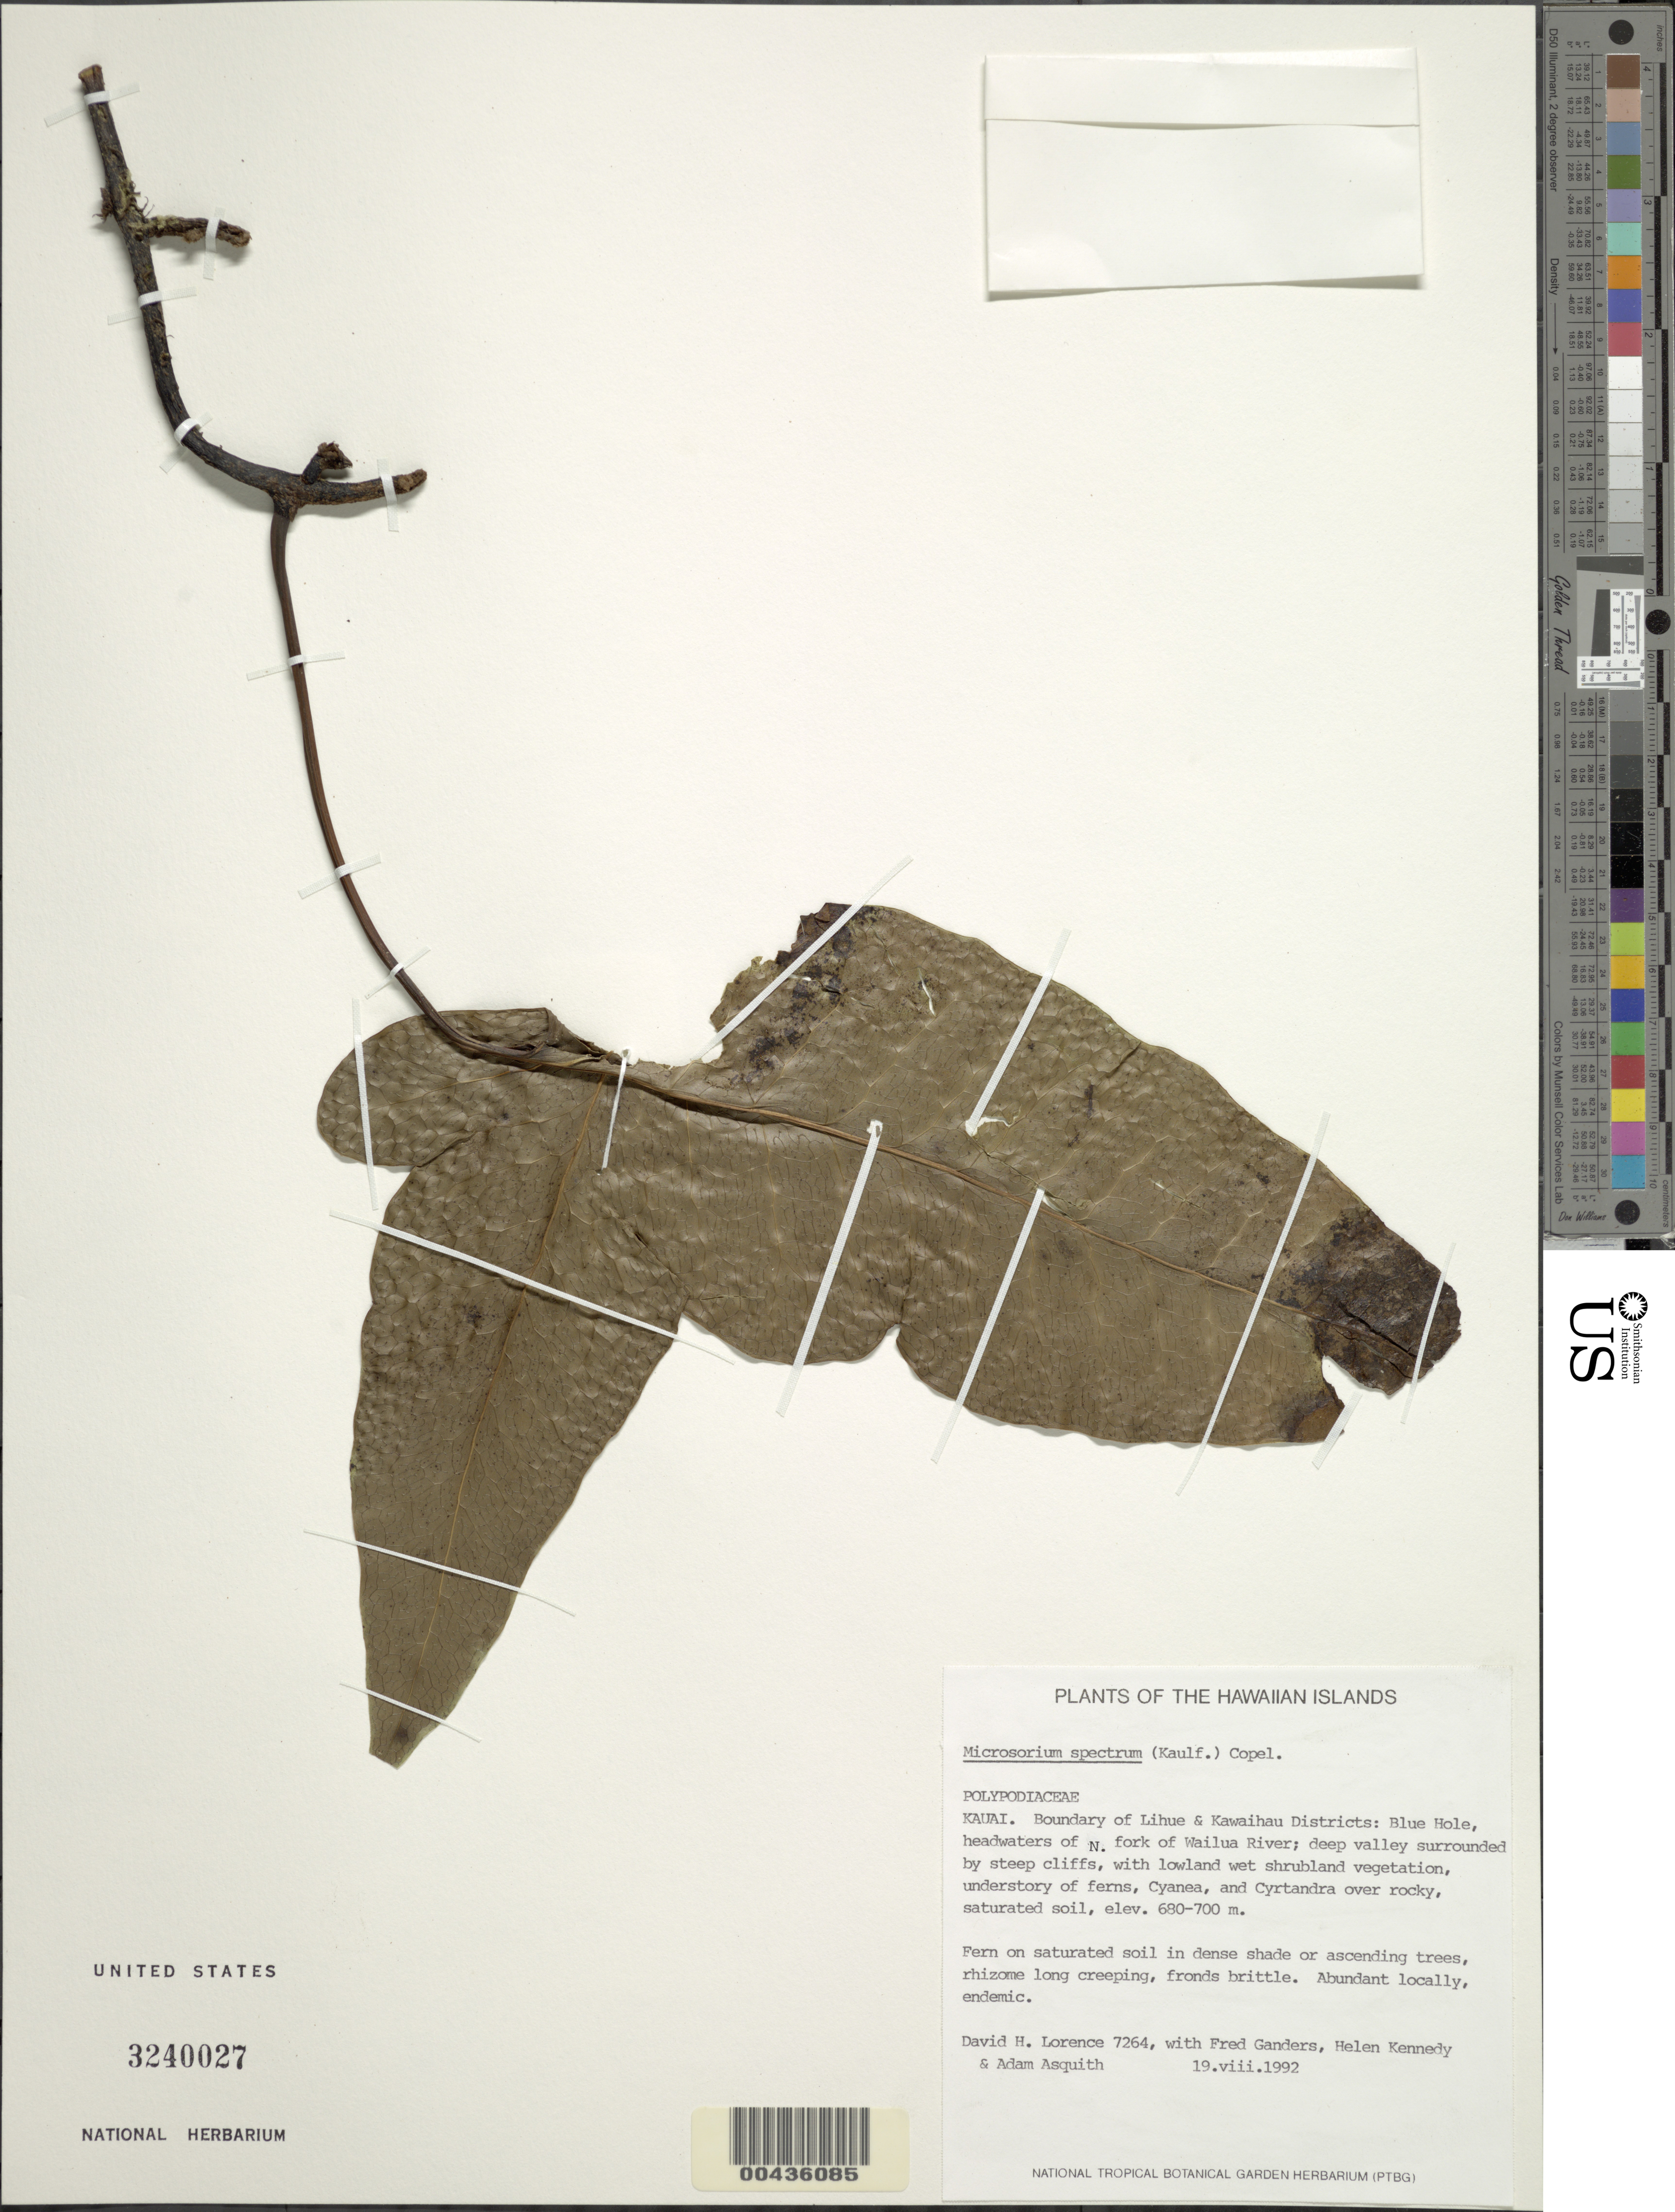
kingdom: Plantae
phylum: Tracheophyta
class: Polypodiopsida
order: Polypodiales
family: Polypodiaceae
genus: Microsorum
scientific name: Microsorum spectrum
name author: (Kaulf.) Copel.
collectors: D. Lorence, F. R. Ganders, H. Kennedy & A. Asquith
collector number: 7264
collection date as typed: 19 Aug 1992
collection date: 1992-08-19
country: United States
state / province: Hawaii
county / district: Kauai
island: Kaua'i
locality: Boundary of Lihue and Kawaihau Districts: Blue Hole, headwaters of N fork of Wailua River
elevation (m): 680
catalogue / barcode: US 3240027